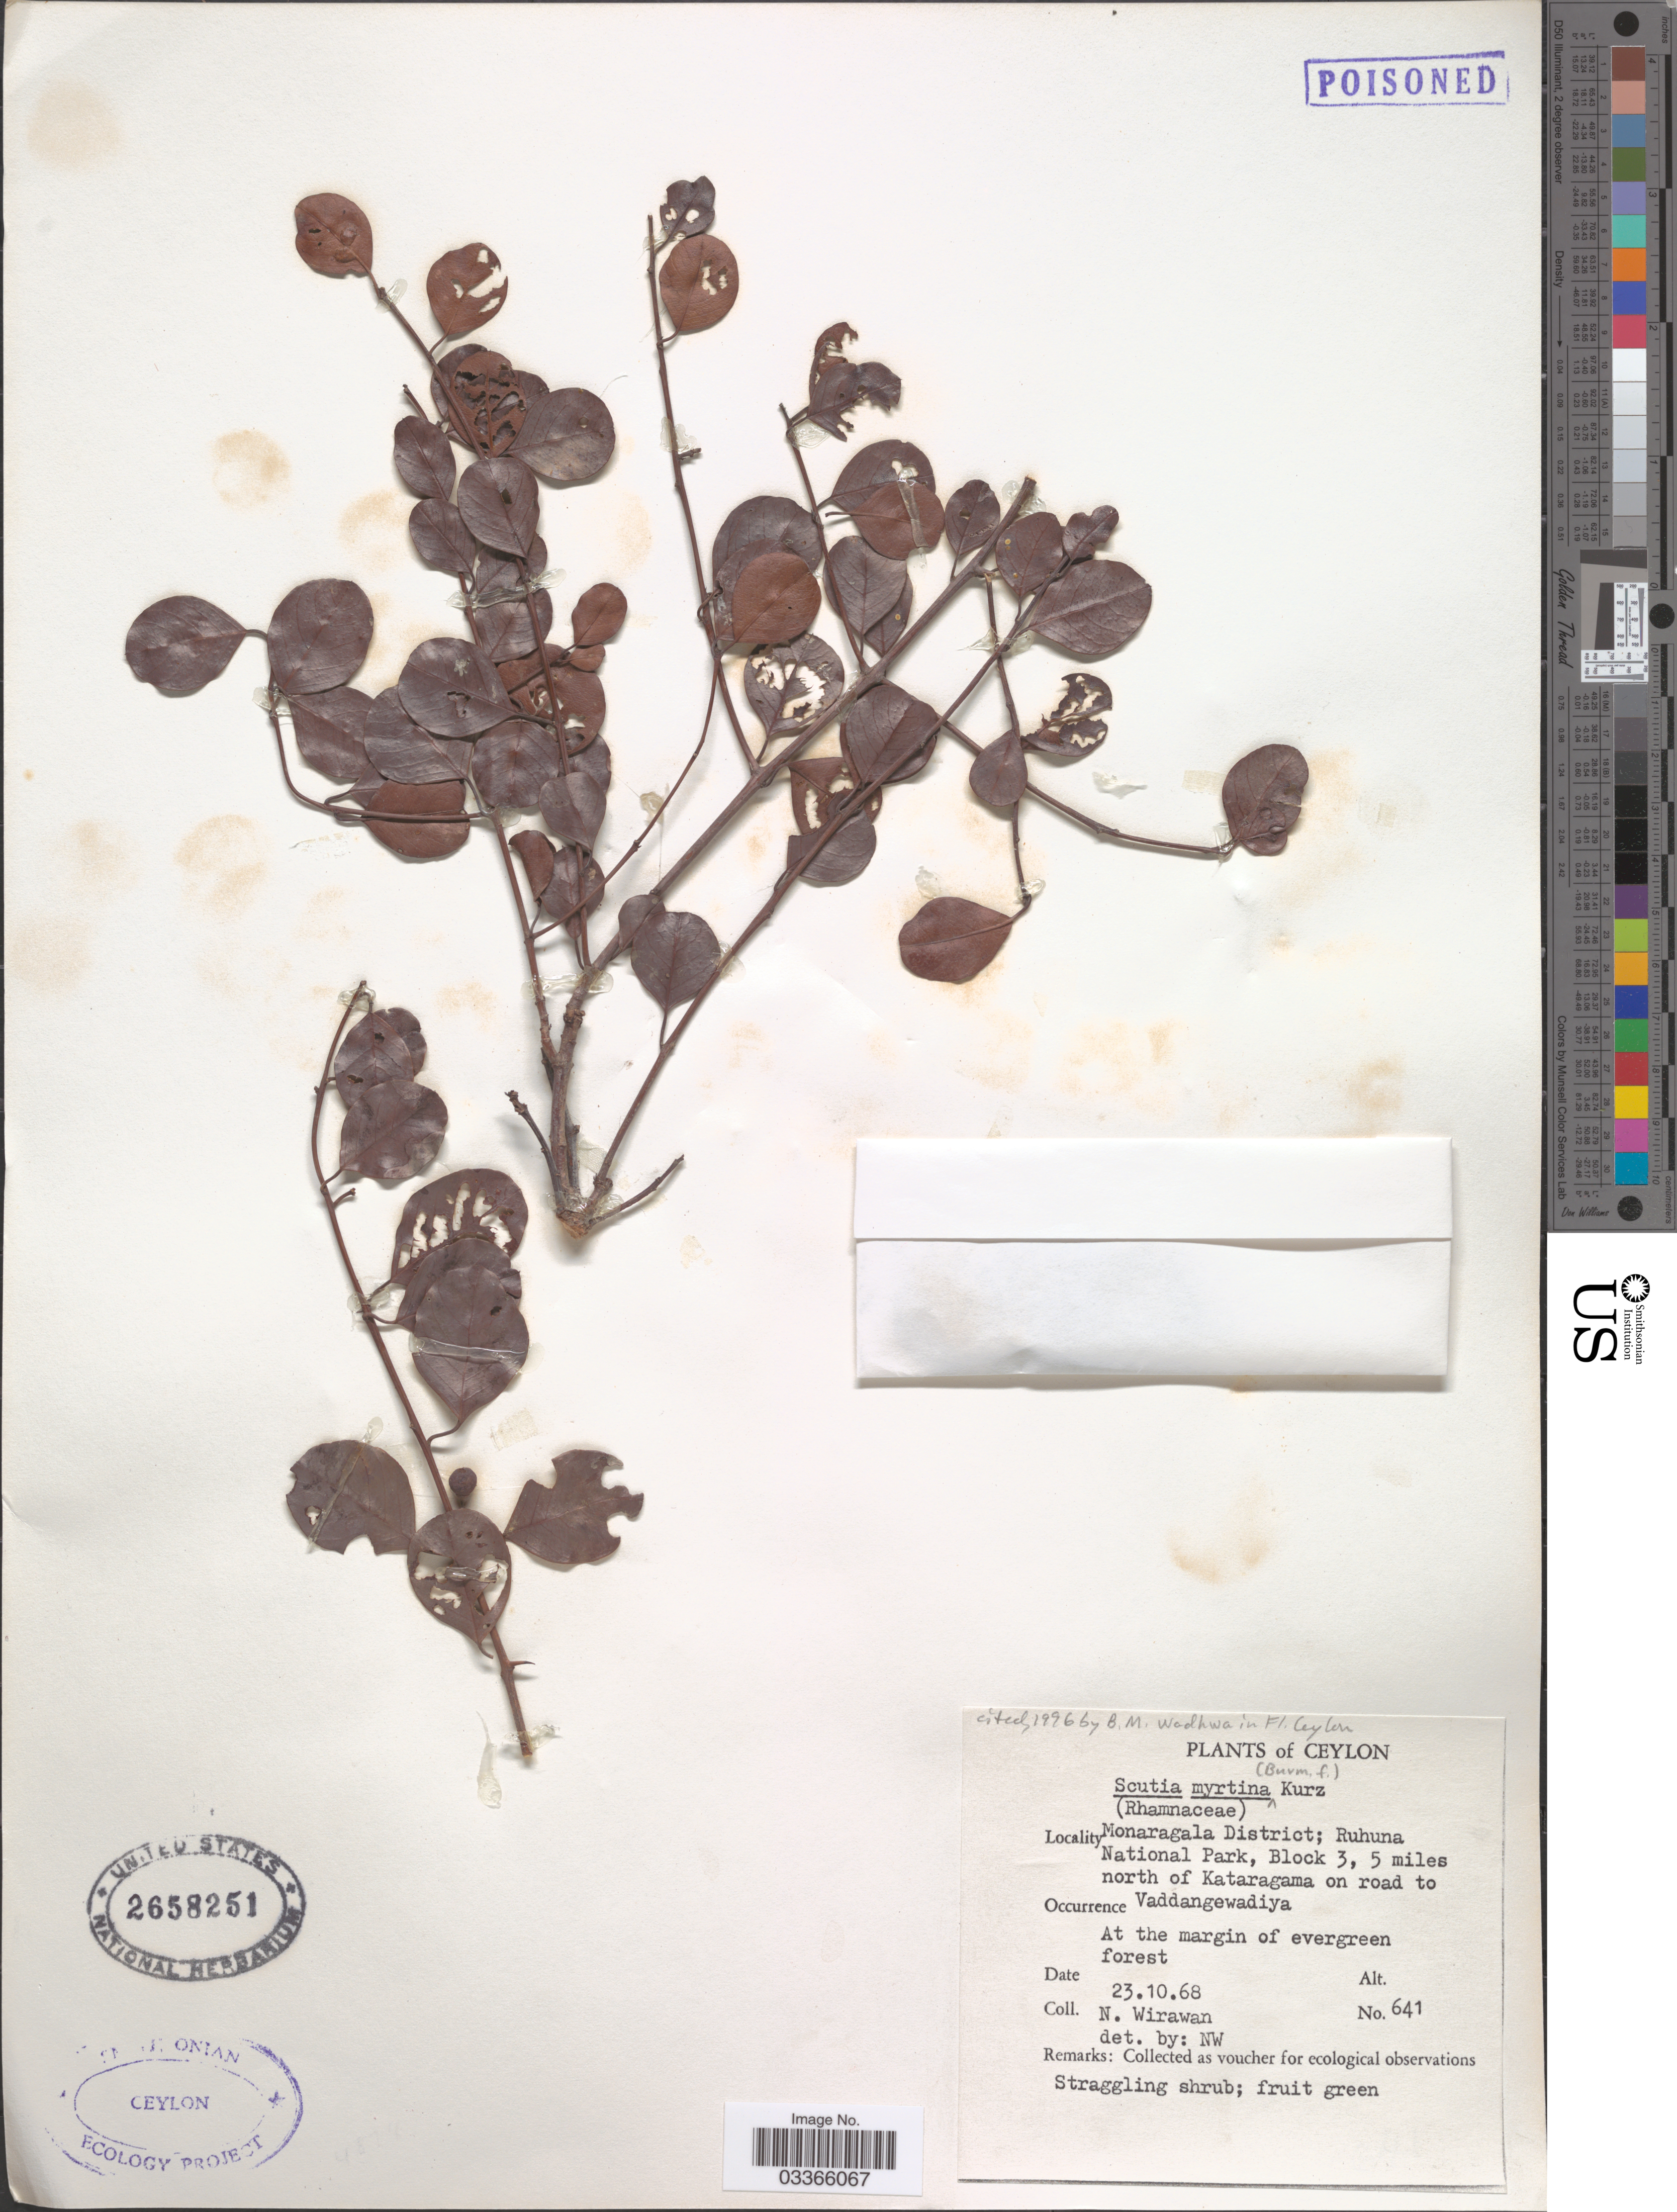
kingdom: Plantae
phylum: Tracheophyta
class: Magnoliopsida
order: Rosales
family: Rhamnaceae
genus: Scutia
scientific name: Scutia myrtina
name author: (Burm. f.) Kurz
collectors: N. Wirawan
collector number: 641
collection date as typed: Transcribed d/m/y: 23/10/68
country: Sri Lanka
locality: Ceylon, Monaragala District; Ruhuna National Park, Block 3, 5 miles north of Kataragama on road to Vaddangewadiya.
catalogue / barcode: US 2658251